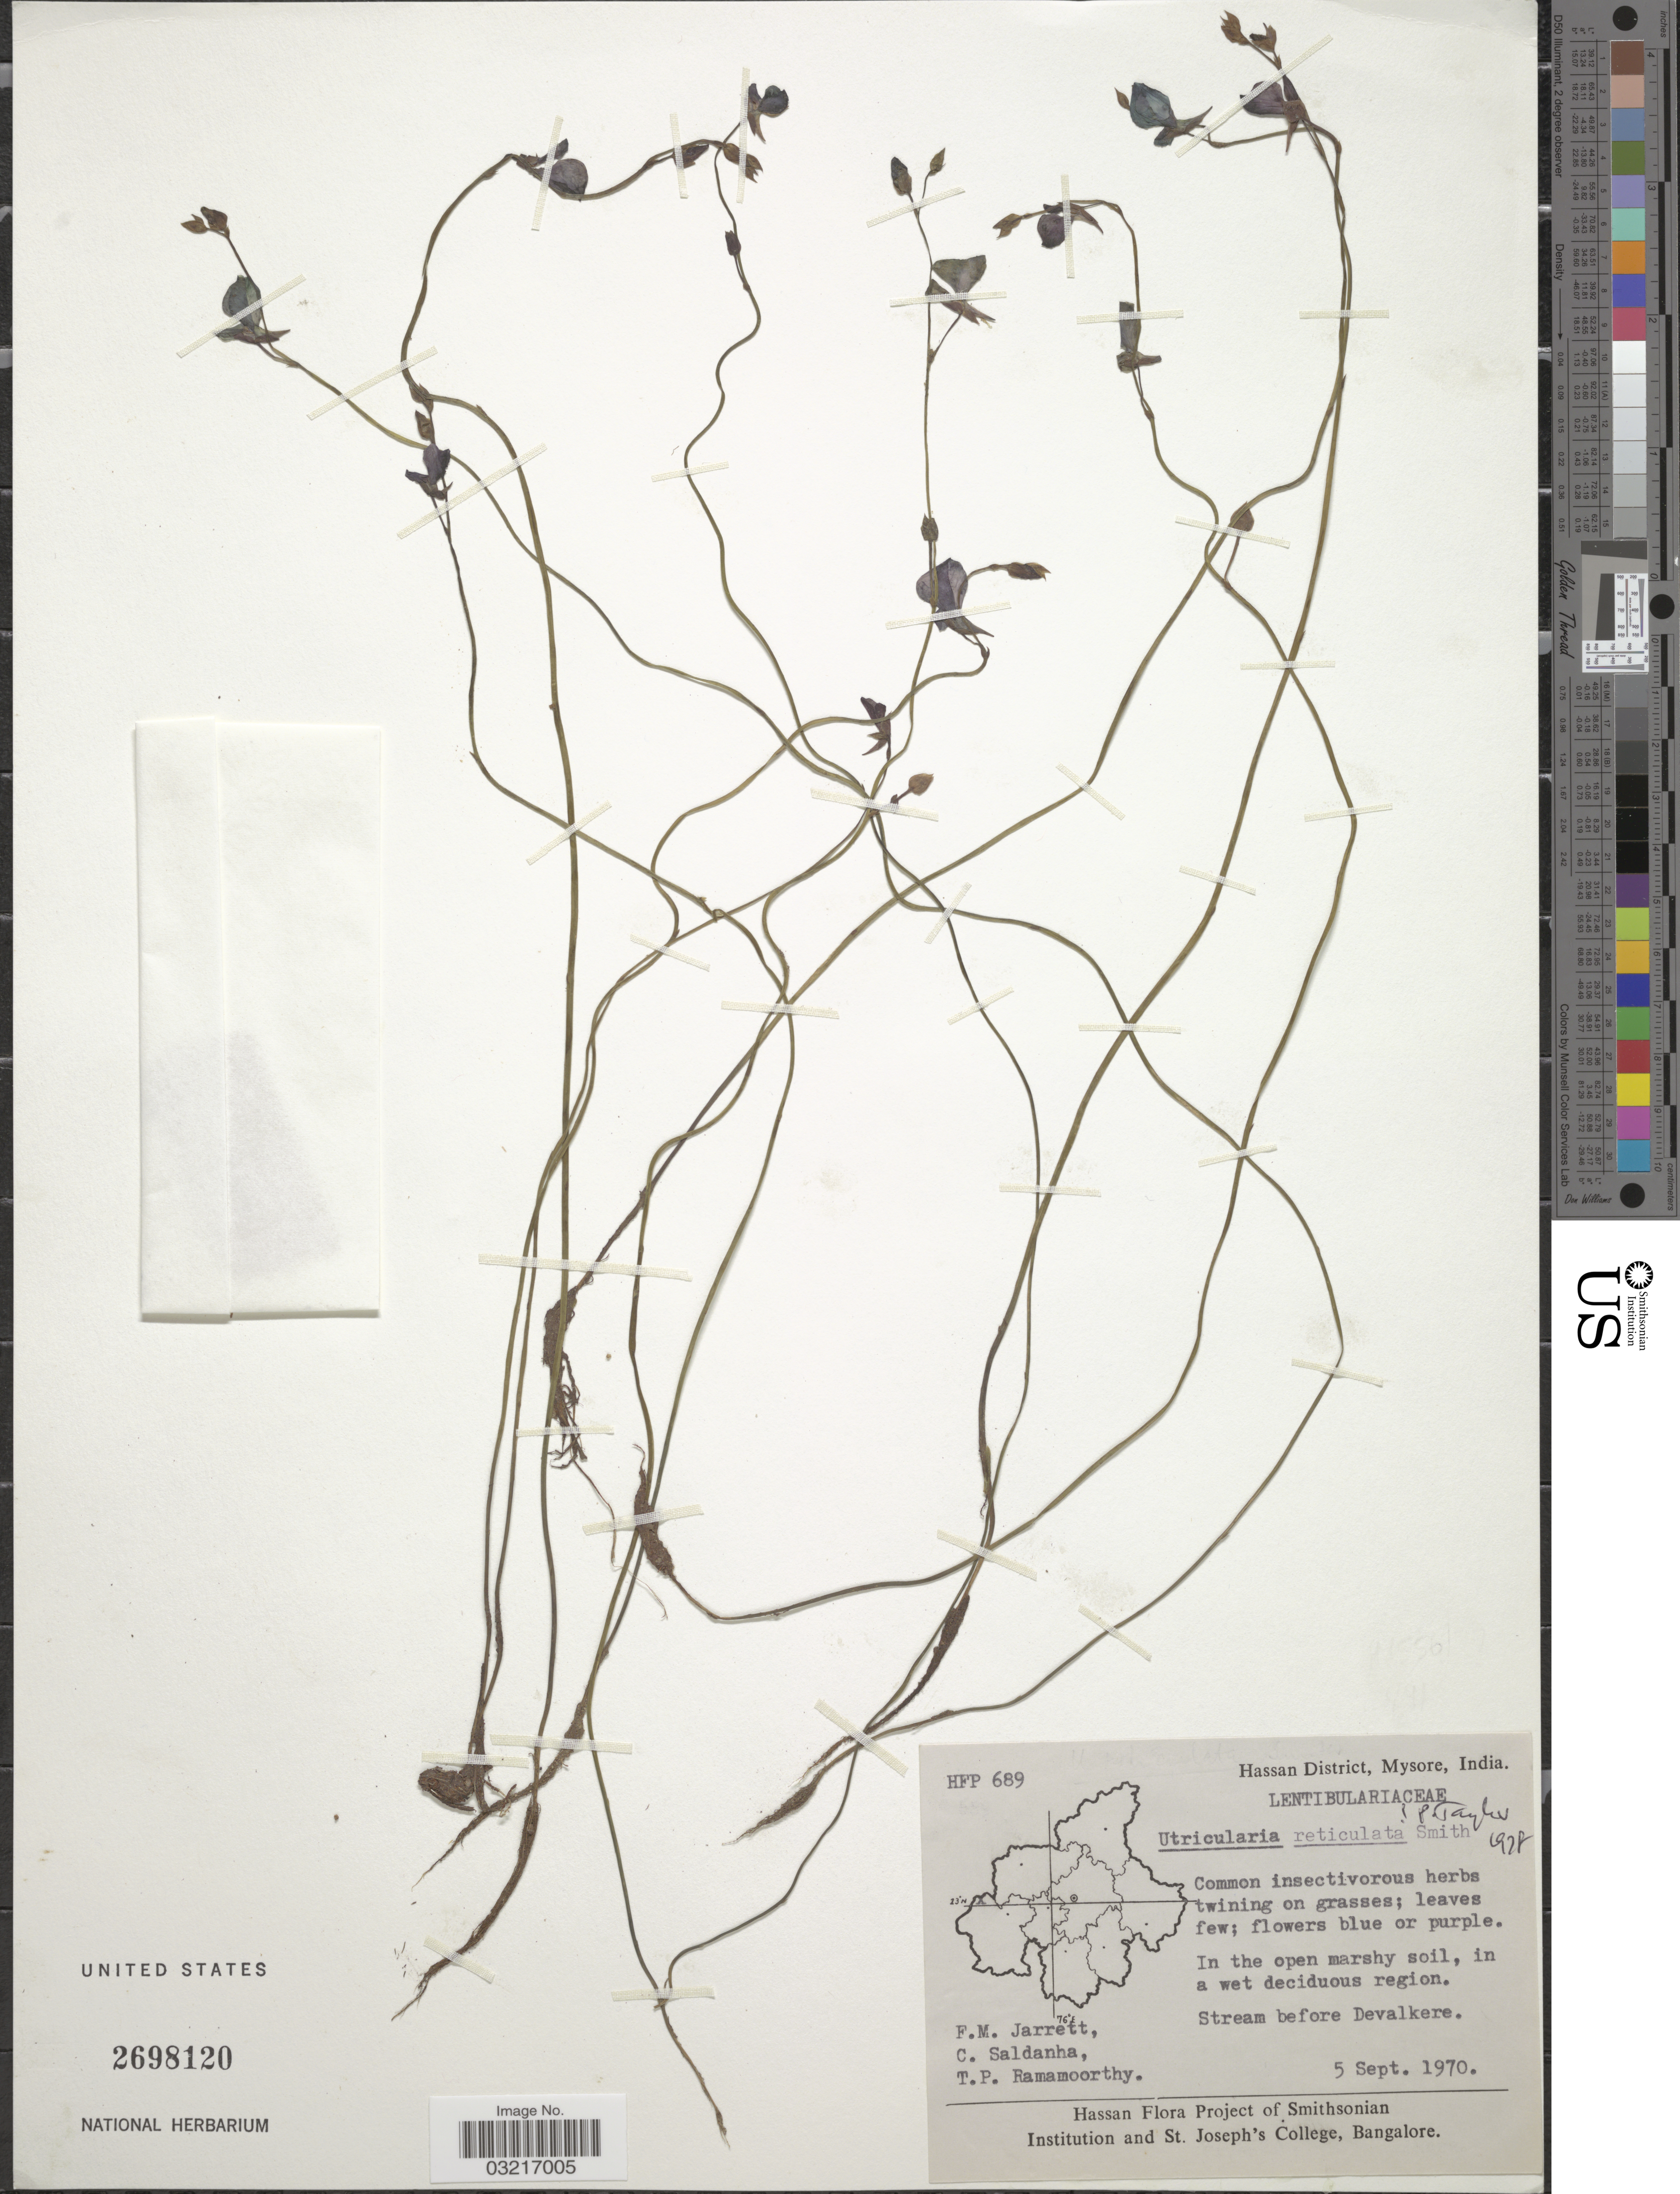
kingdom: Plantae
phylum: Tracheophyta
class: Magnoliopsida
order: Lamiales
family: Lentibulariaceae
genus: Utricularia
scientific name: Utricularia reticulata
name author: Sm.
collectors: F. M. Jarrett, C. Saldanha & T. P. Ramamoorthy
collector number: HFP689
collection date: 1970-09-05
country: India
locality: Hassan District, Mysore, Stream before Devalkere.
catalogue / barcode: US 2698120